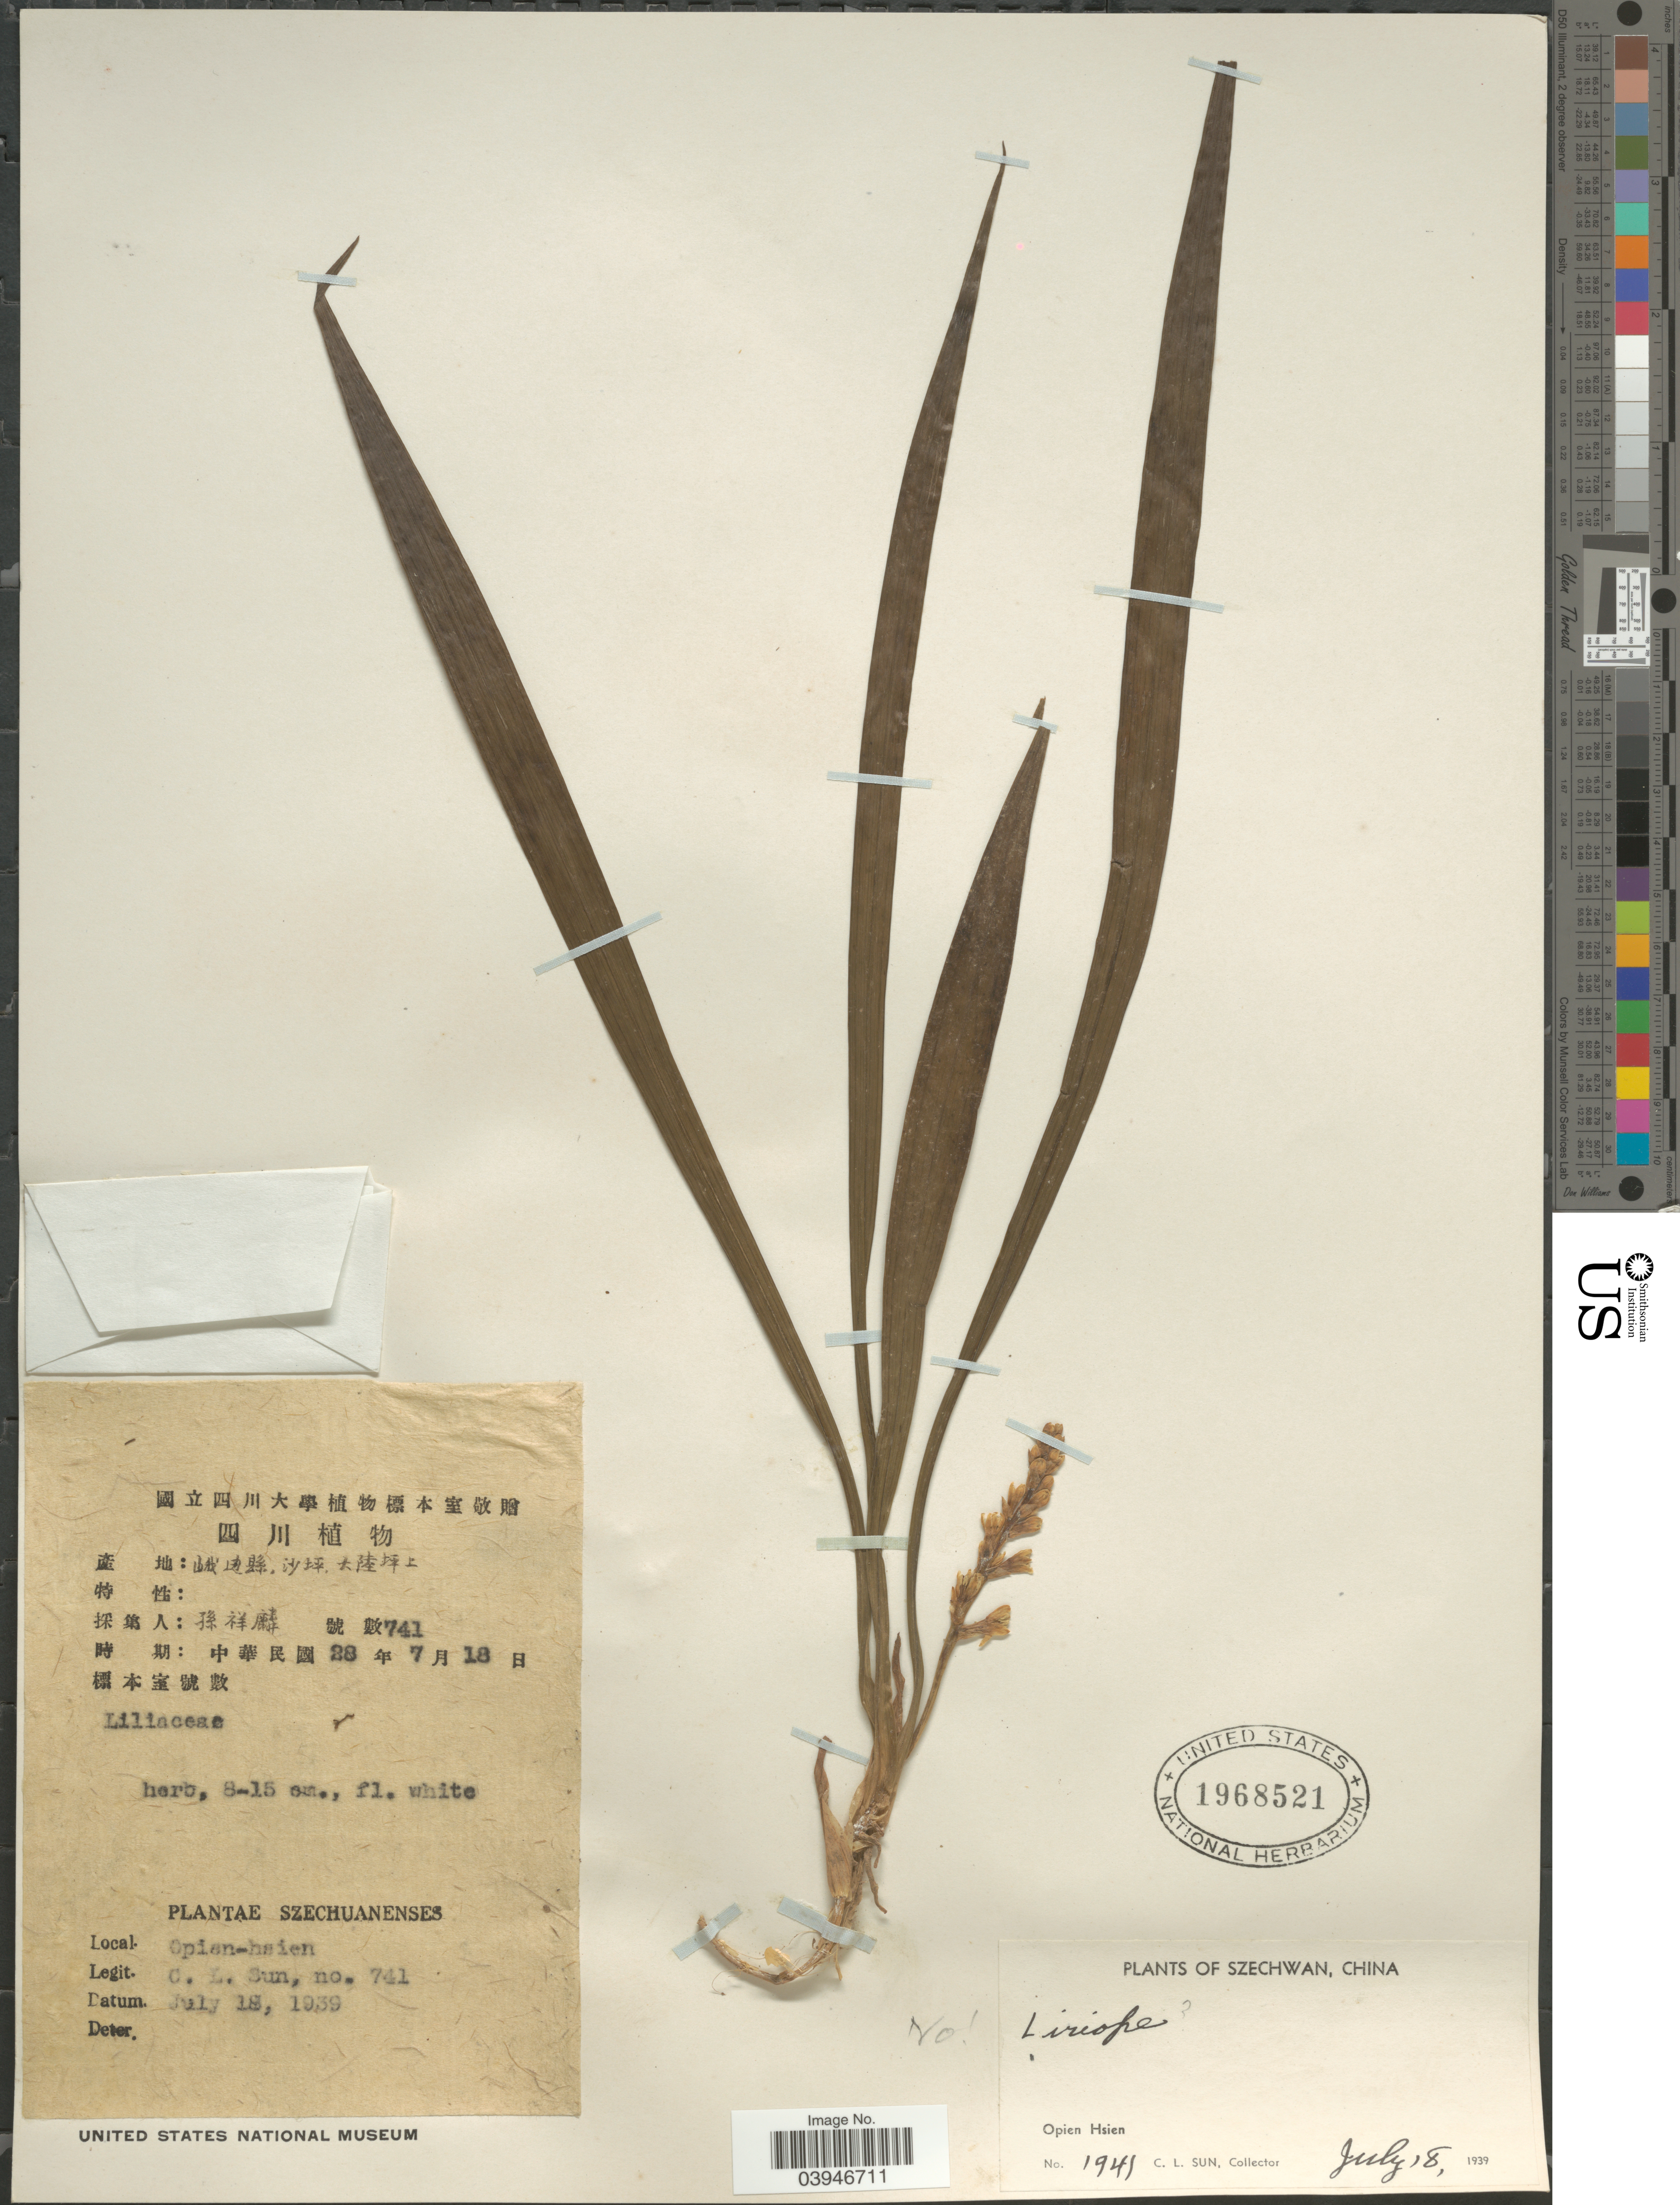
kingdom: Plantae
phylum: Tracheophyta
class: Liliopsida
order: Liliales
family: Liliaceae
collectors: T. Lee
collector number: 1941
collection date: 1939-07-18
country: China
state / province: Sichuan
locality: Szechwan. Opien Hsien.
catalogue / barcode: US 1968521